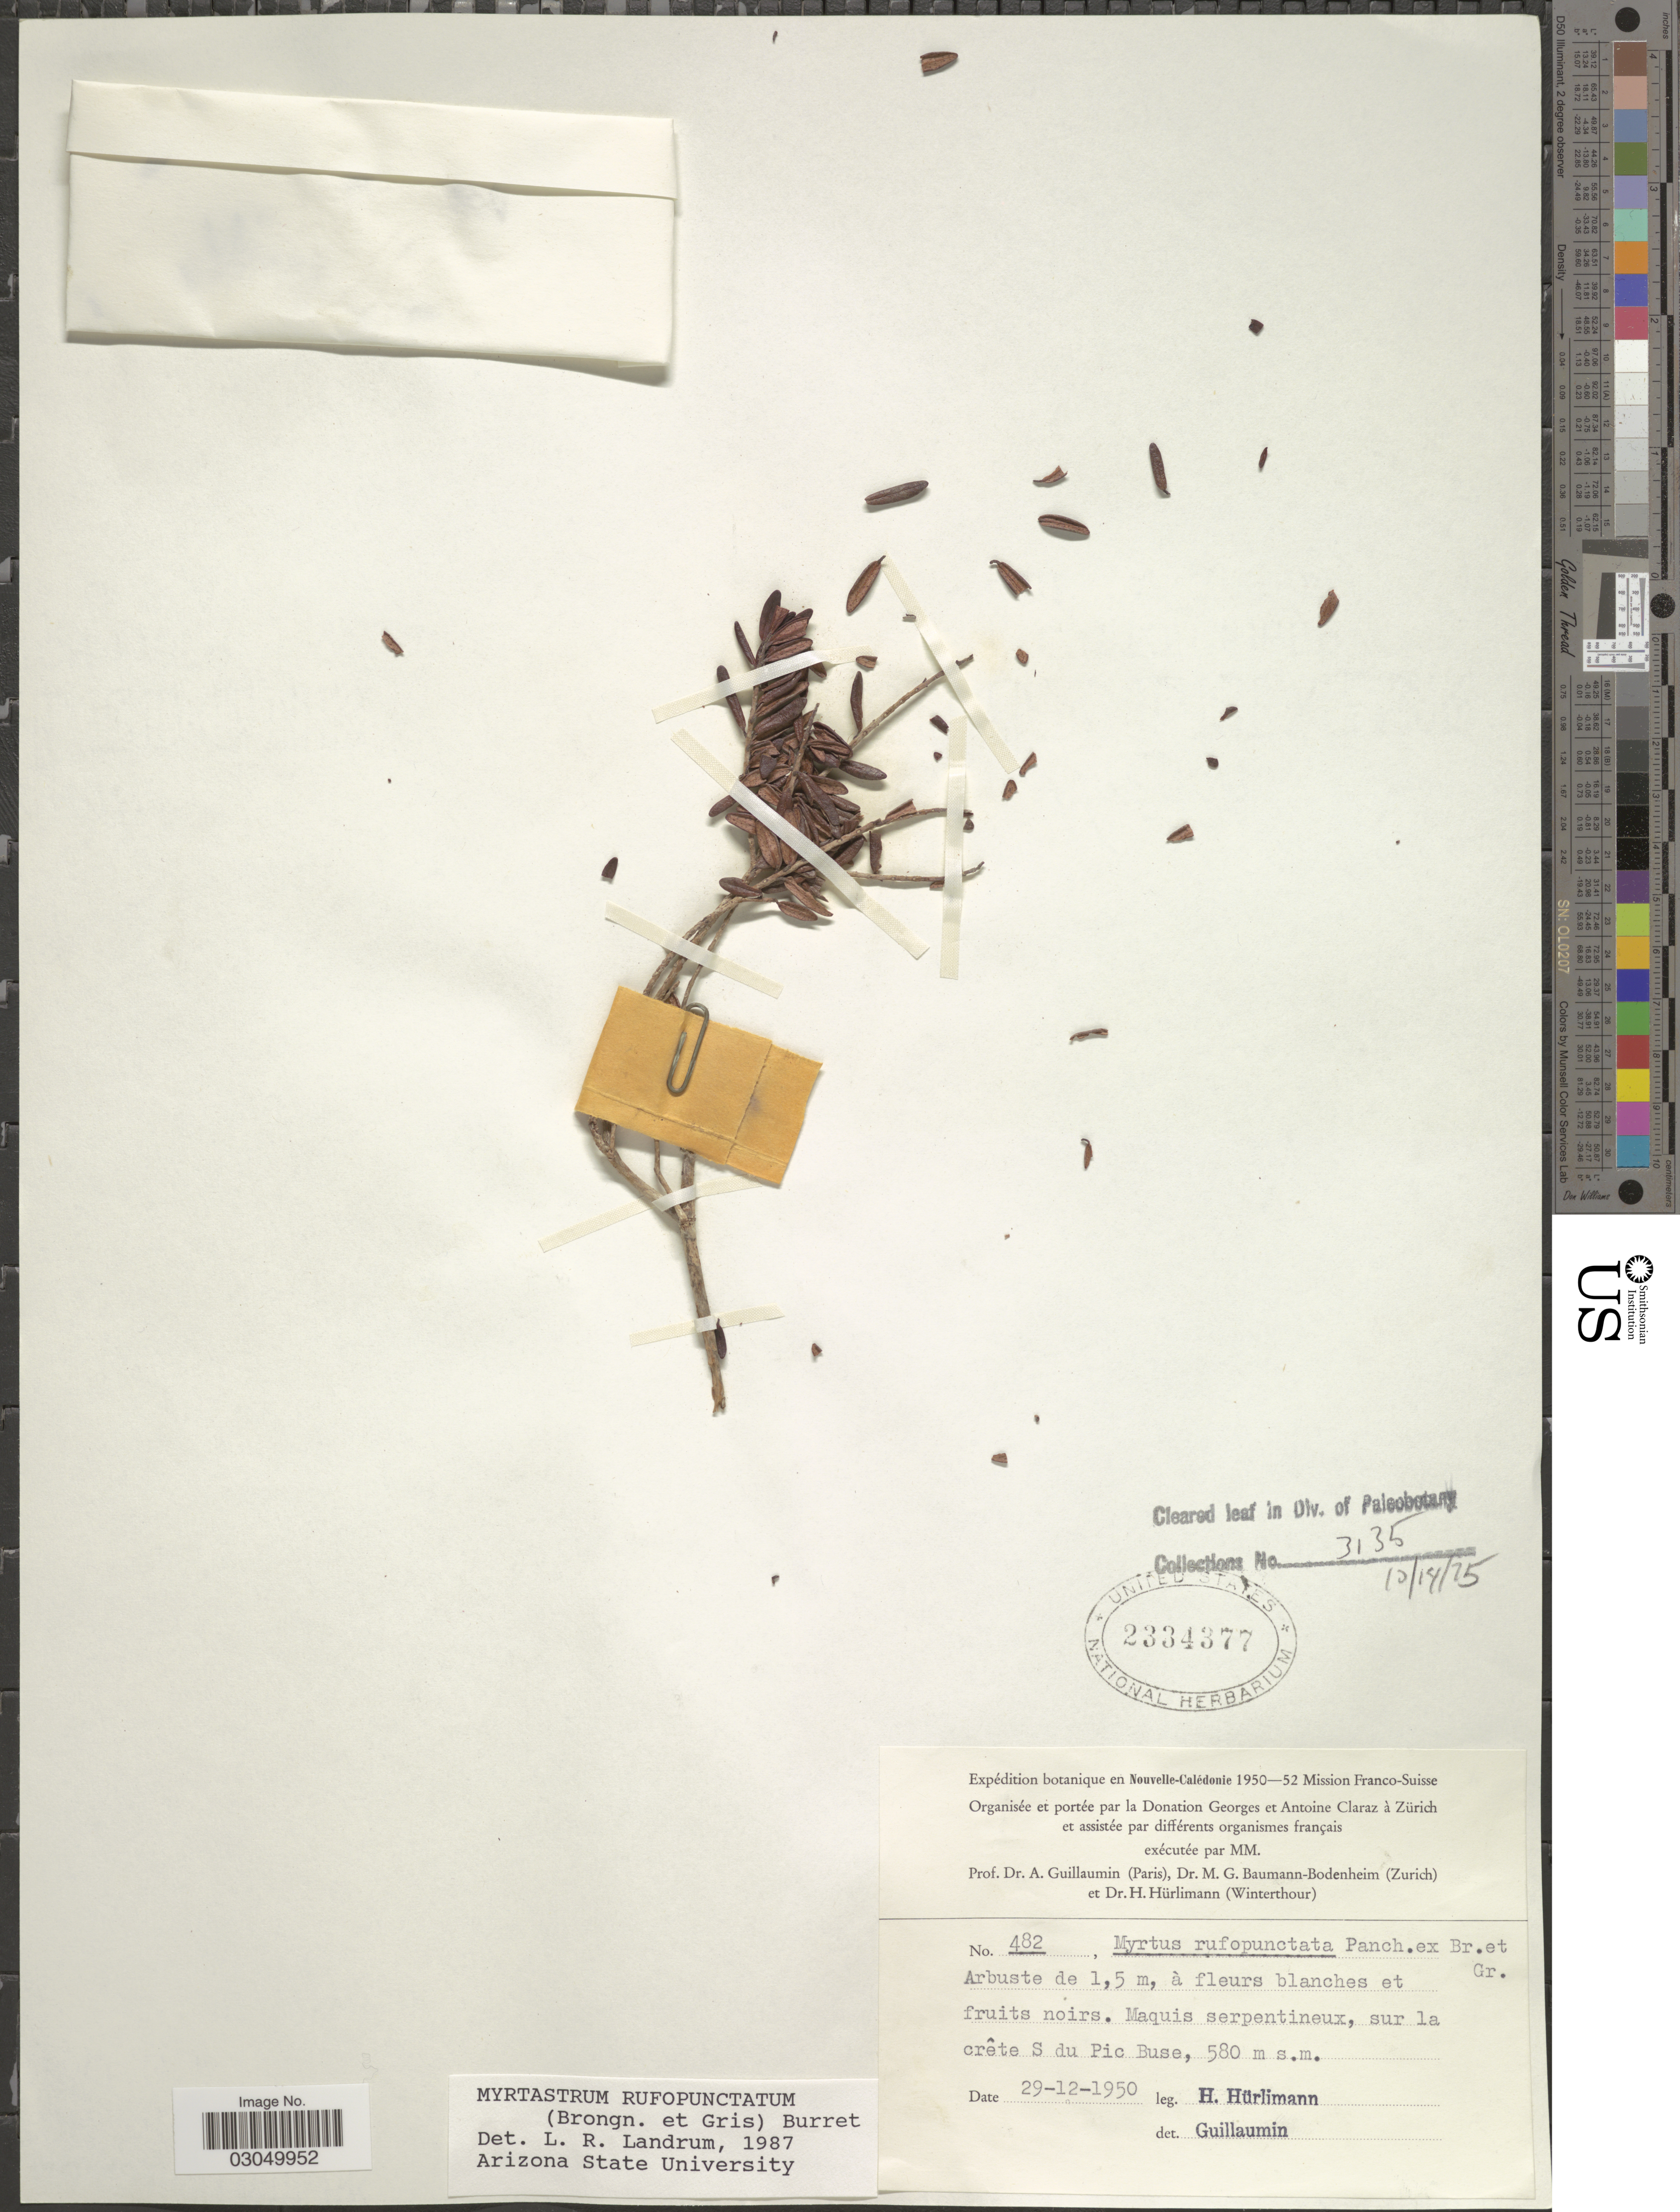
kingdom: Plantae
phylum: Tracheophyta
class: Magnoliopsida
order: Myrtales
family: Myrtaceae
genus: Myrtastrum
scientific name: Myrtastrum rufopunctatum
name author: (Pancher ex Brongn. & Gris) Burret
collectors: H. Hürlimann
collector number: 482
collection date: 1950-12-29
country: New Caledonia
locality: En Nouvelle-Calédonie. Maquis serpentineux, sur la crête S du Pic Buse.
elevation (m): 580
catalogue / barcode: US 2334377